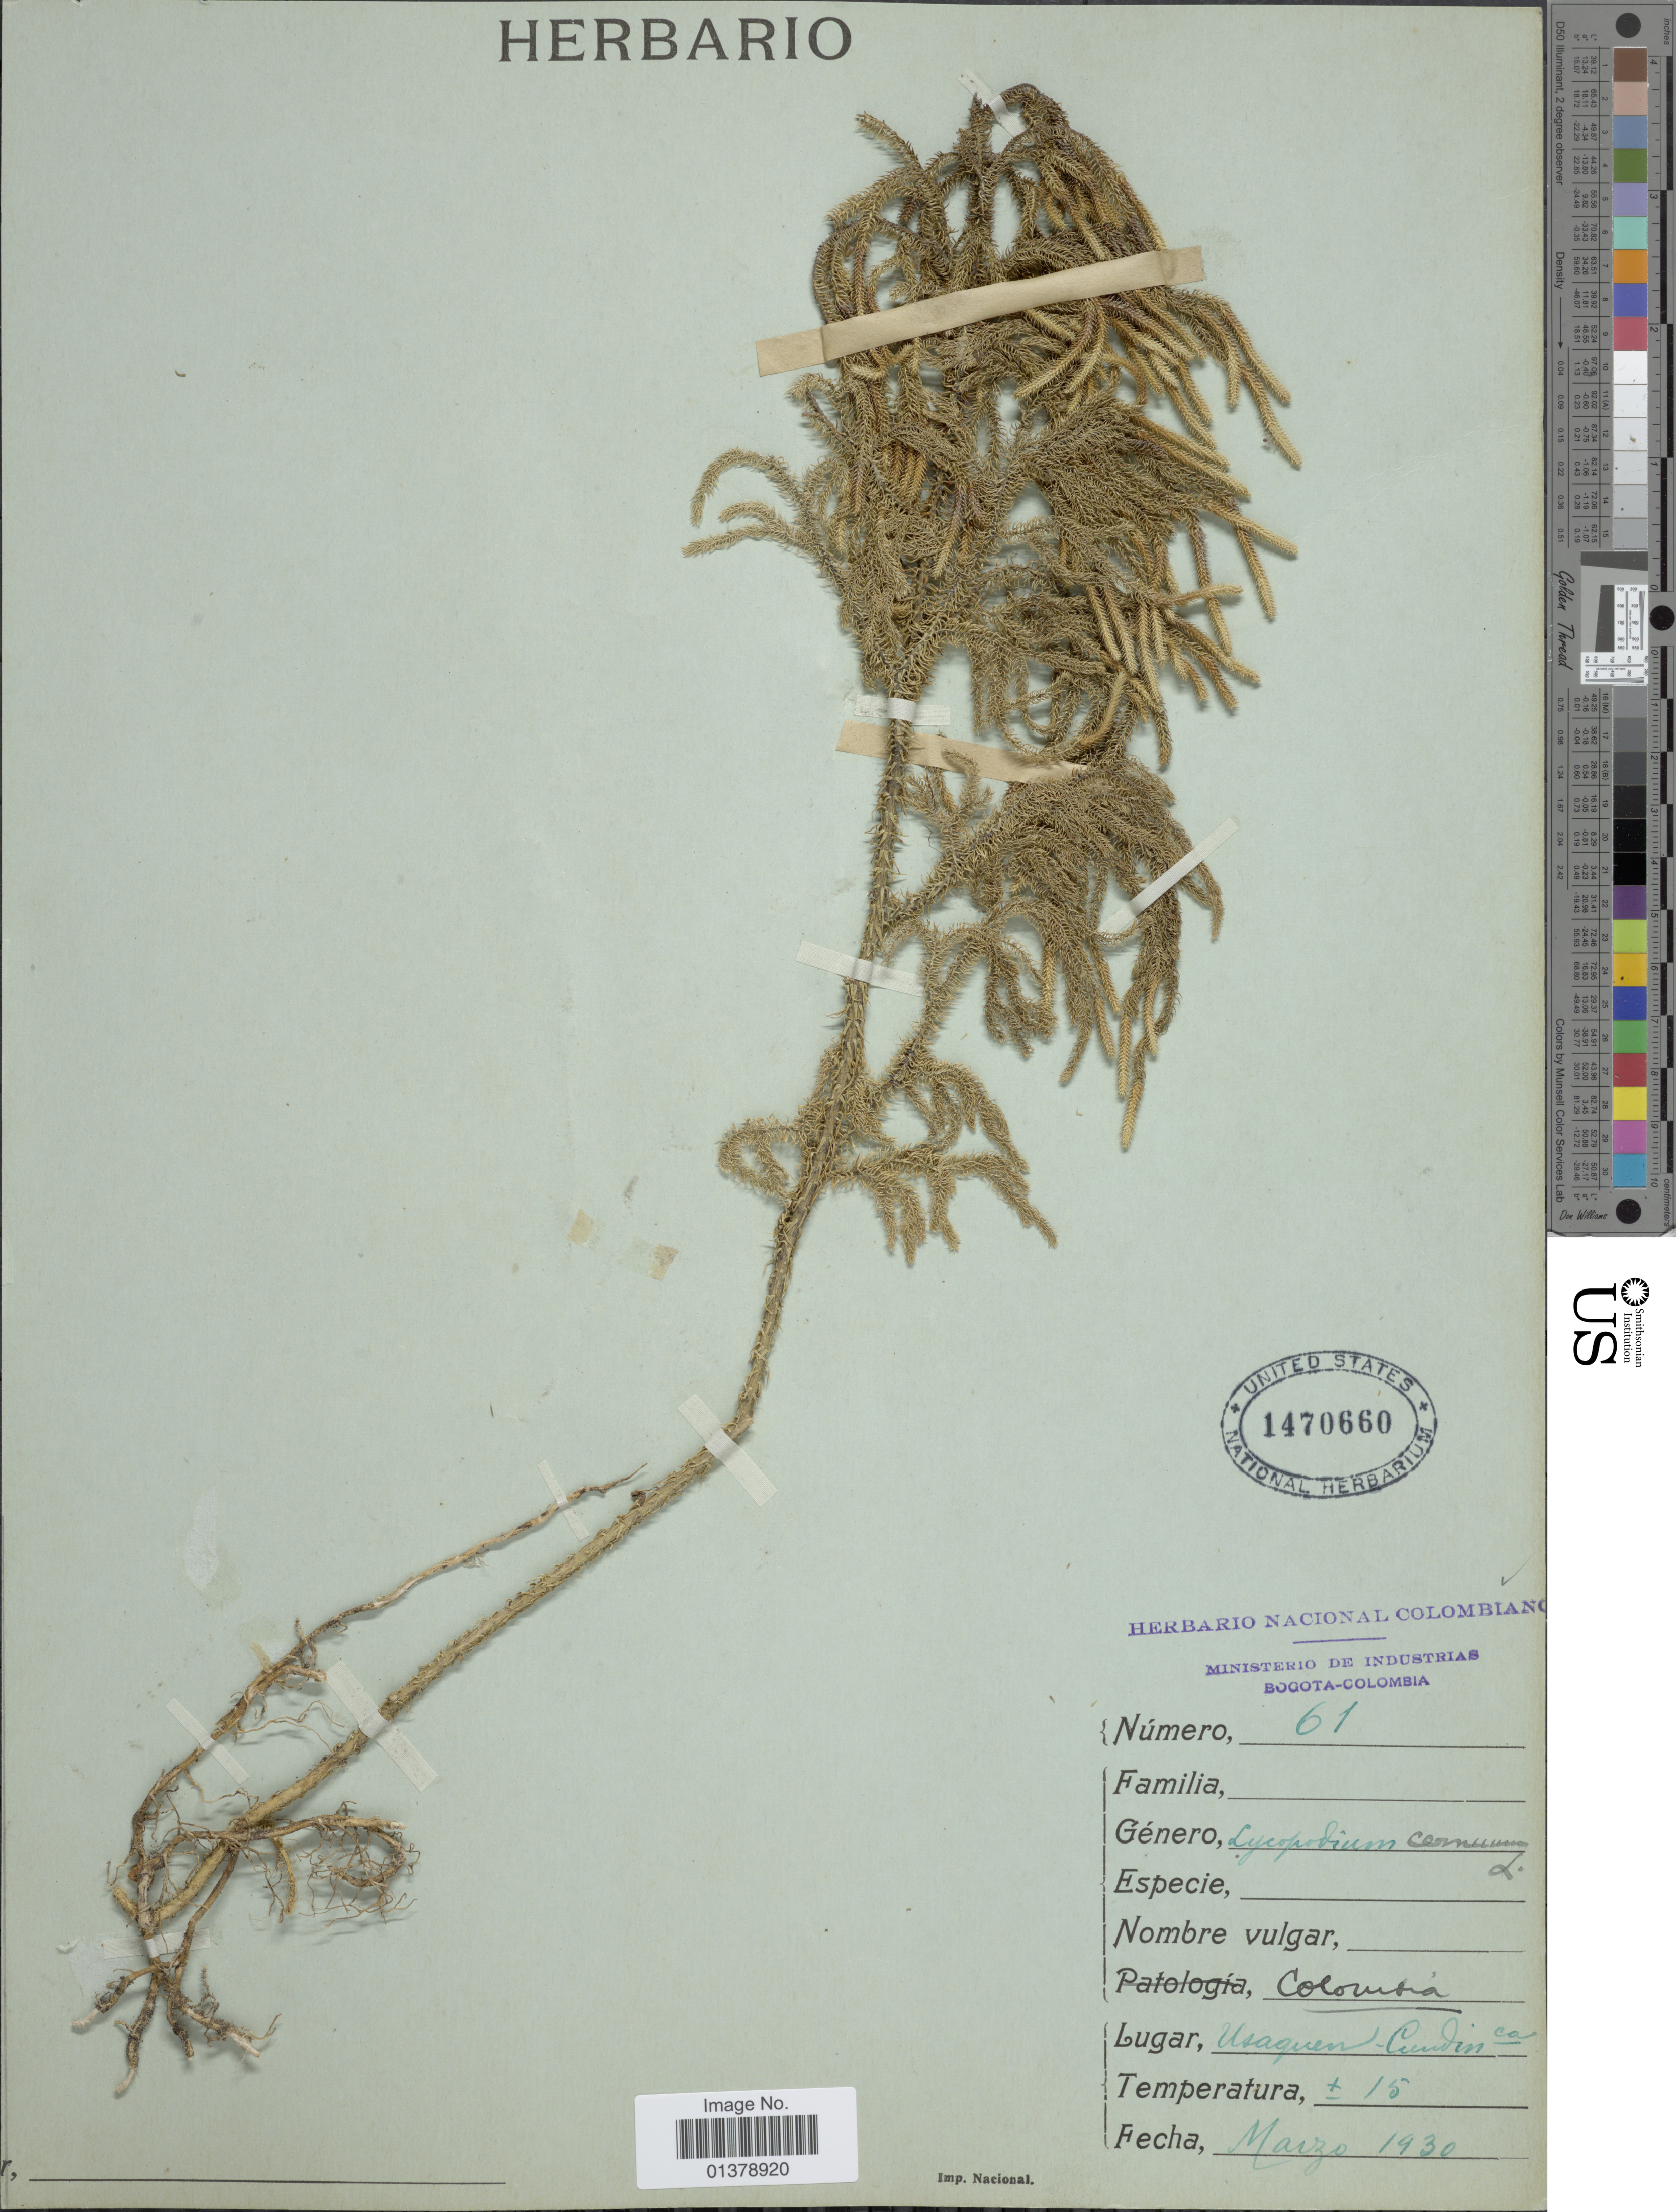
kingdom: Plantae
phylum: Tracheophyta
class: Lycopodiopsida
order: Lycopodiales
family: Lycopodiaceae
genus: Palhinhaea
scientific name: Palhinhaea cernua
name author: (L.) Vasc. & Franco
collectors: ex Herb. Nacional de Colombiano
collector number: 61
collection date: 1930-03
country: Colombia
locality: Usaquen Cundinca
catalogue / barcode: US 1470660